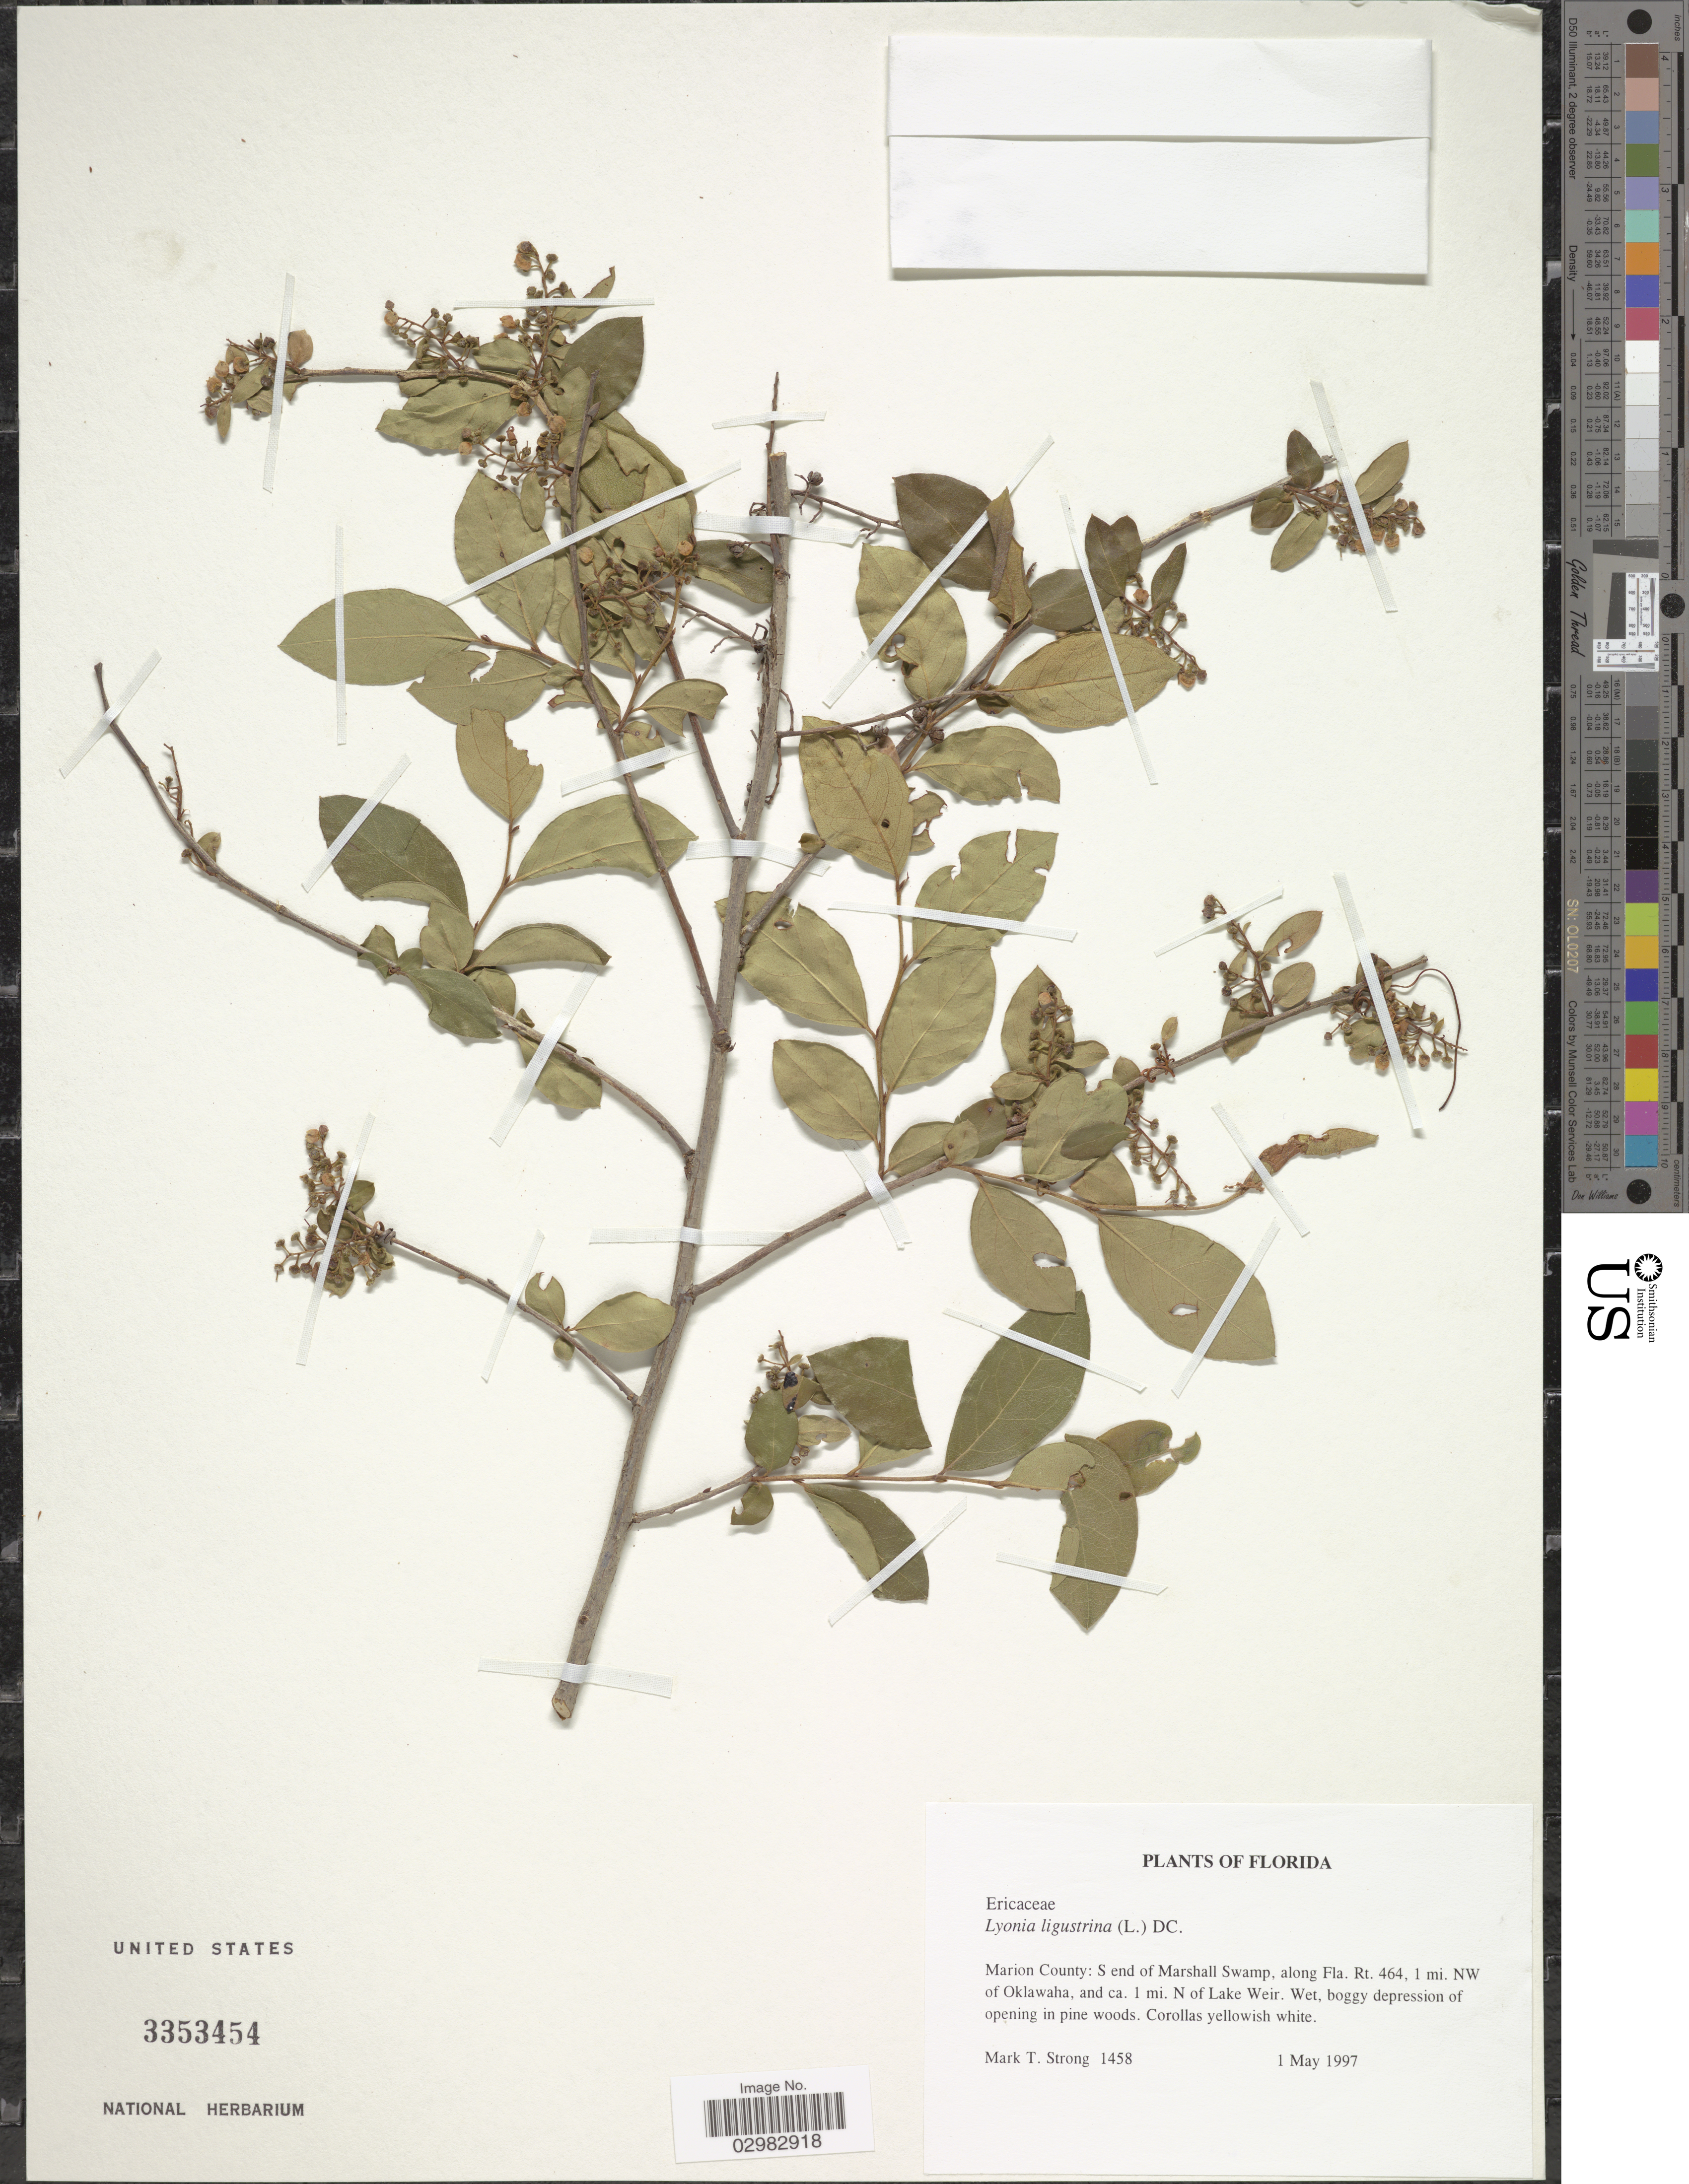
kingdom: Plantae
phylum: Tracheophyta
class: Magnoliopsida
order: Ericales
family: Ericaceae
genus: Lyonia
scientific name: Lyonia ligustrina var. ligustrina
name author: (L.) DC.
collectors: M. T. Strong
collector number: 1458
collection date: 1997-05-01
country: United States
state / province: Florida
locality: Marion County: S end of Marshall Swamp, along Fa. Rt. 464, 1 mi. NW of Oklawaha, and ca. 1 mi. N of Lake Weir.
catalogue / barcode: US 3353454